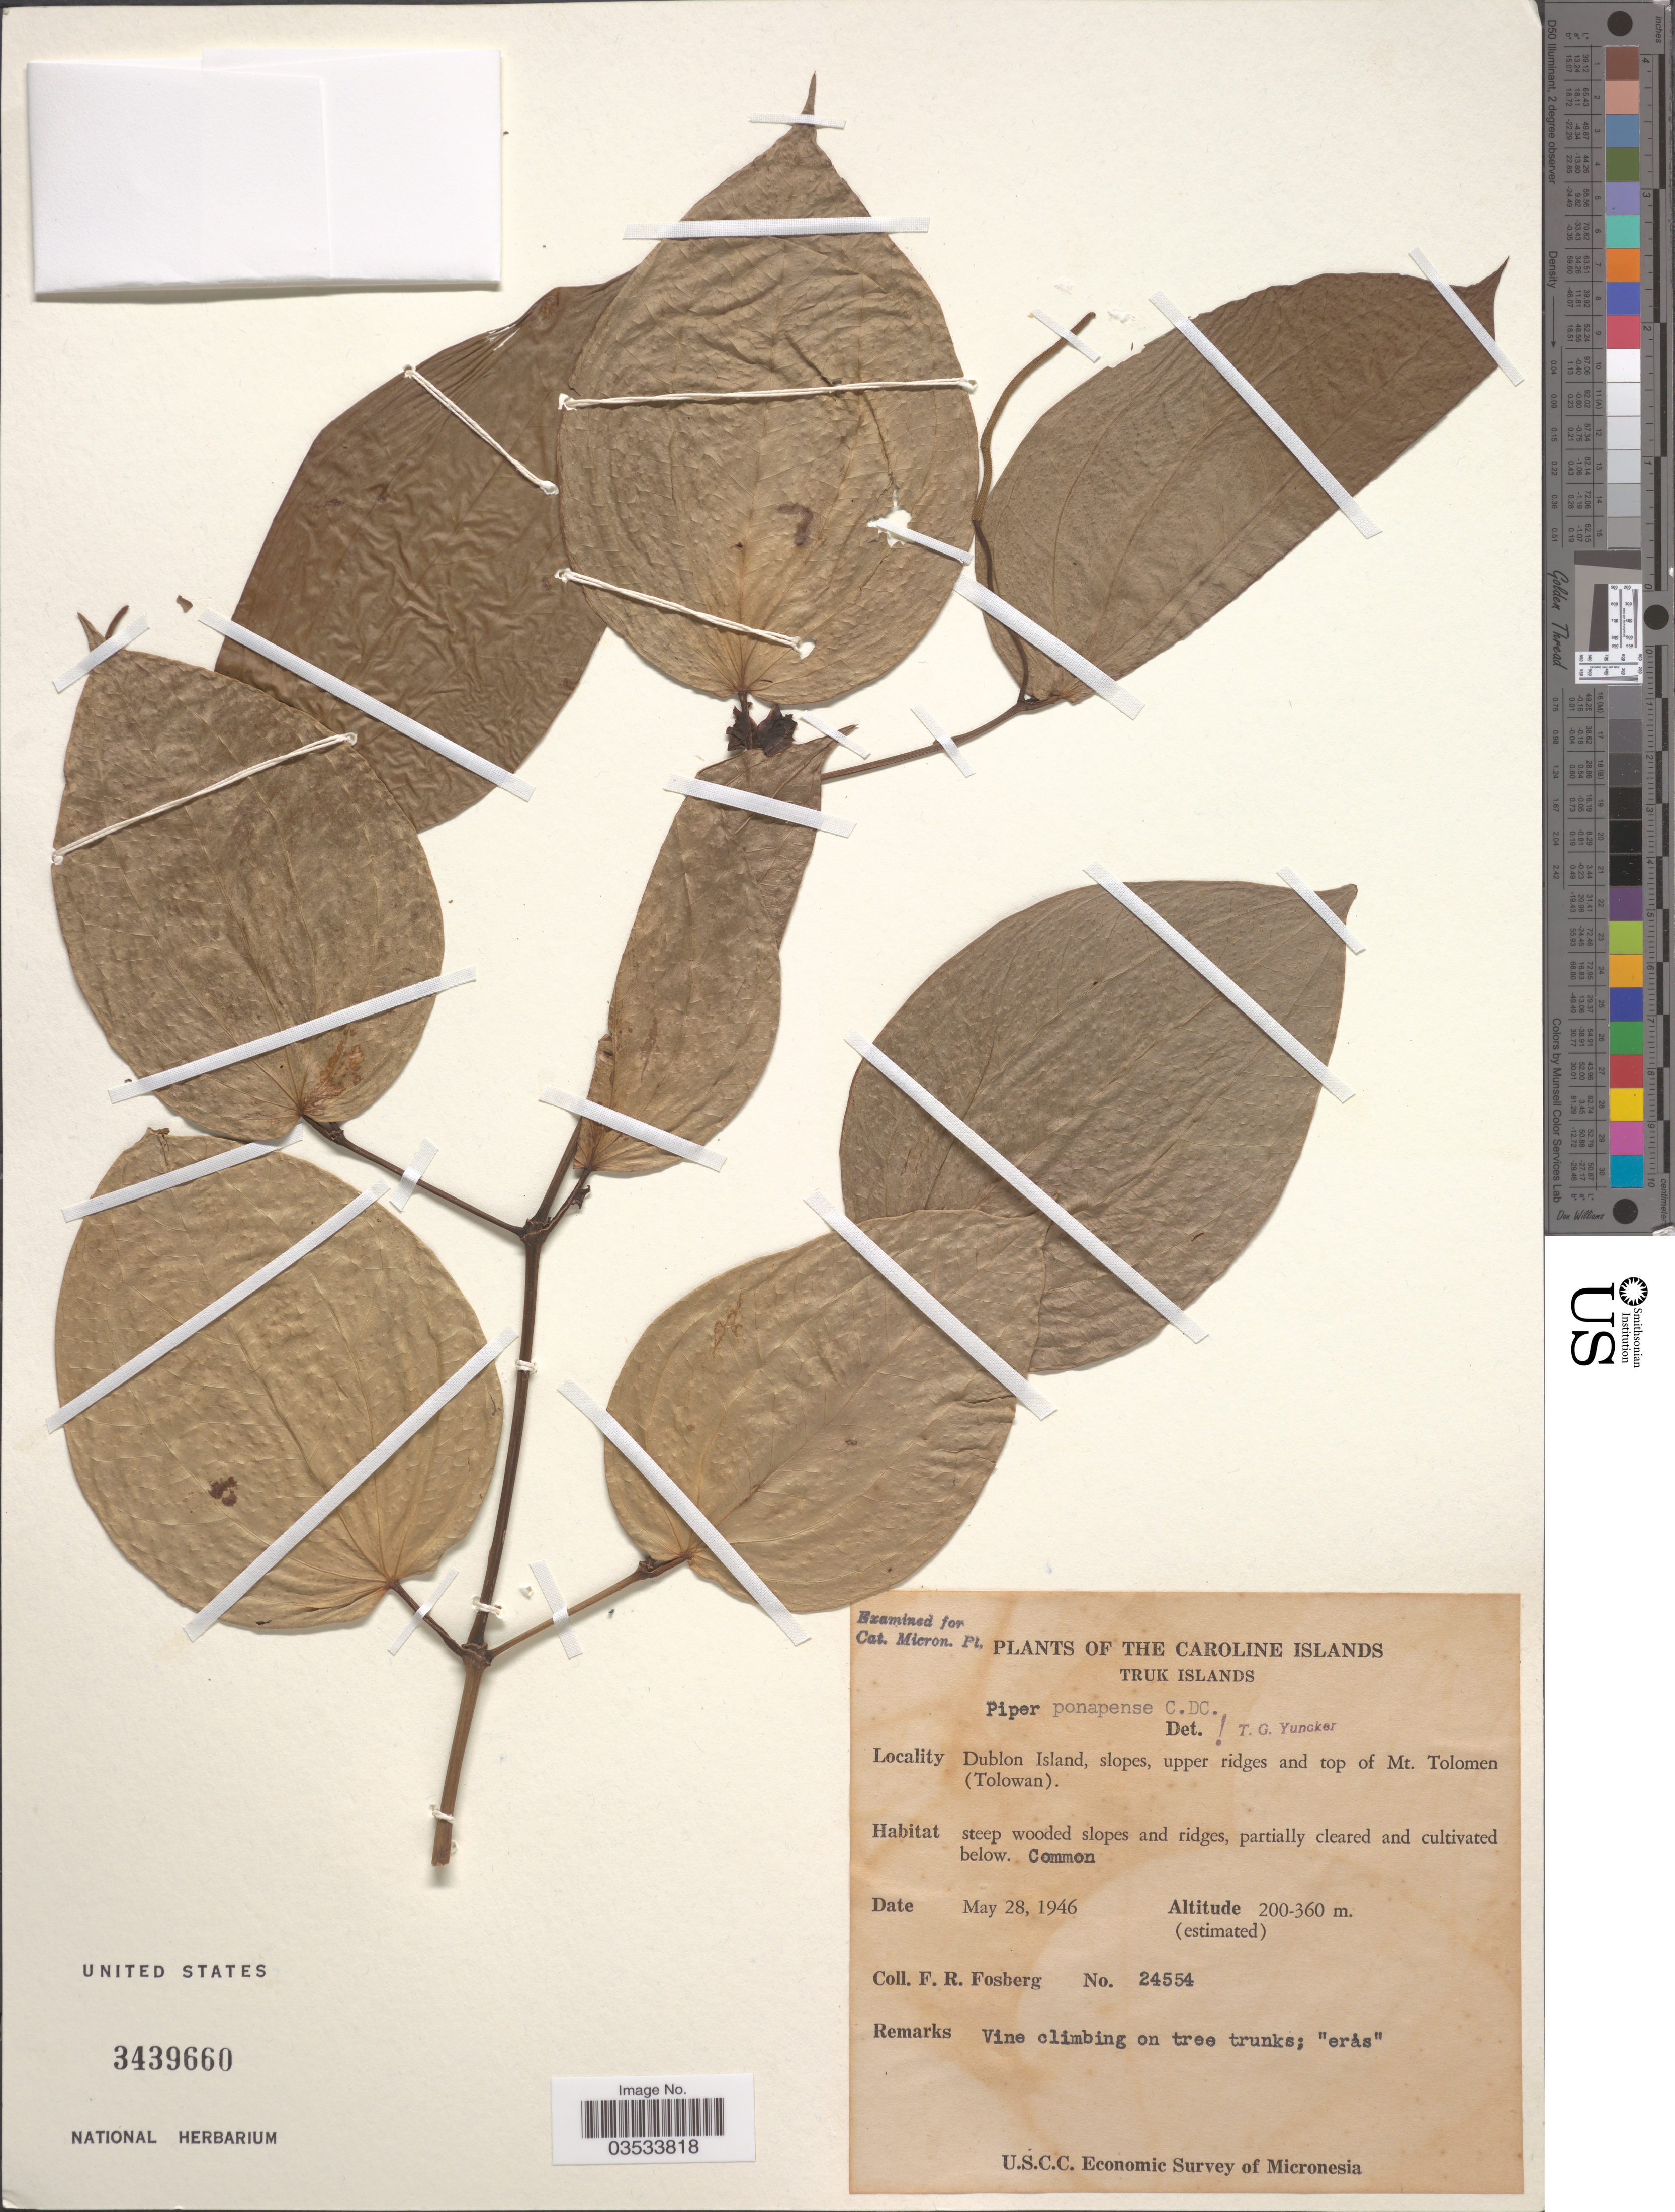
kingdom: Plantae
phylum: Tracheophyta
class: Magnoliopsida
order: Piperales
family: Piperaceae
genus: Piper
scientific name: Piper ponapense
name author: C. DC.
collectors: F. R. Fosberg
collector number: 24554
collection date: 1946-05-28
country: Micronesia, Federated States of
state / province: Truk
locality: Caroline Islands. Truk Islands. Dublon Island, slopes, upper ridges and top of Mt. Tolomen (Tolowan).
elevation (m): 200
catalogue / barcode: US 3439660